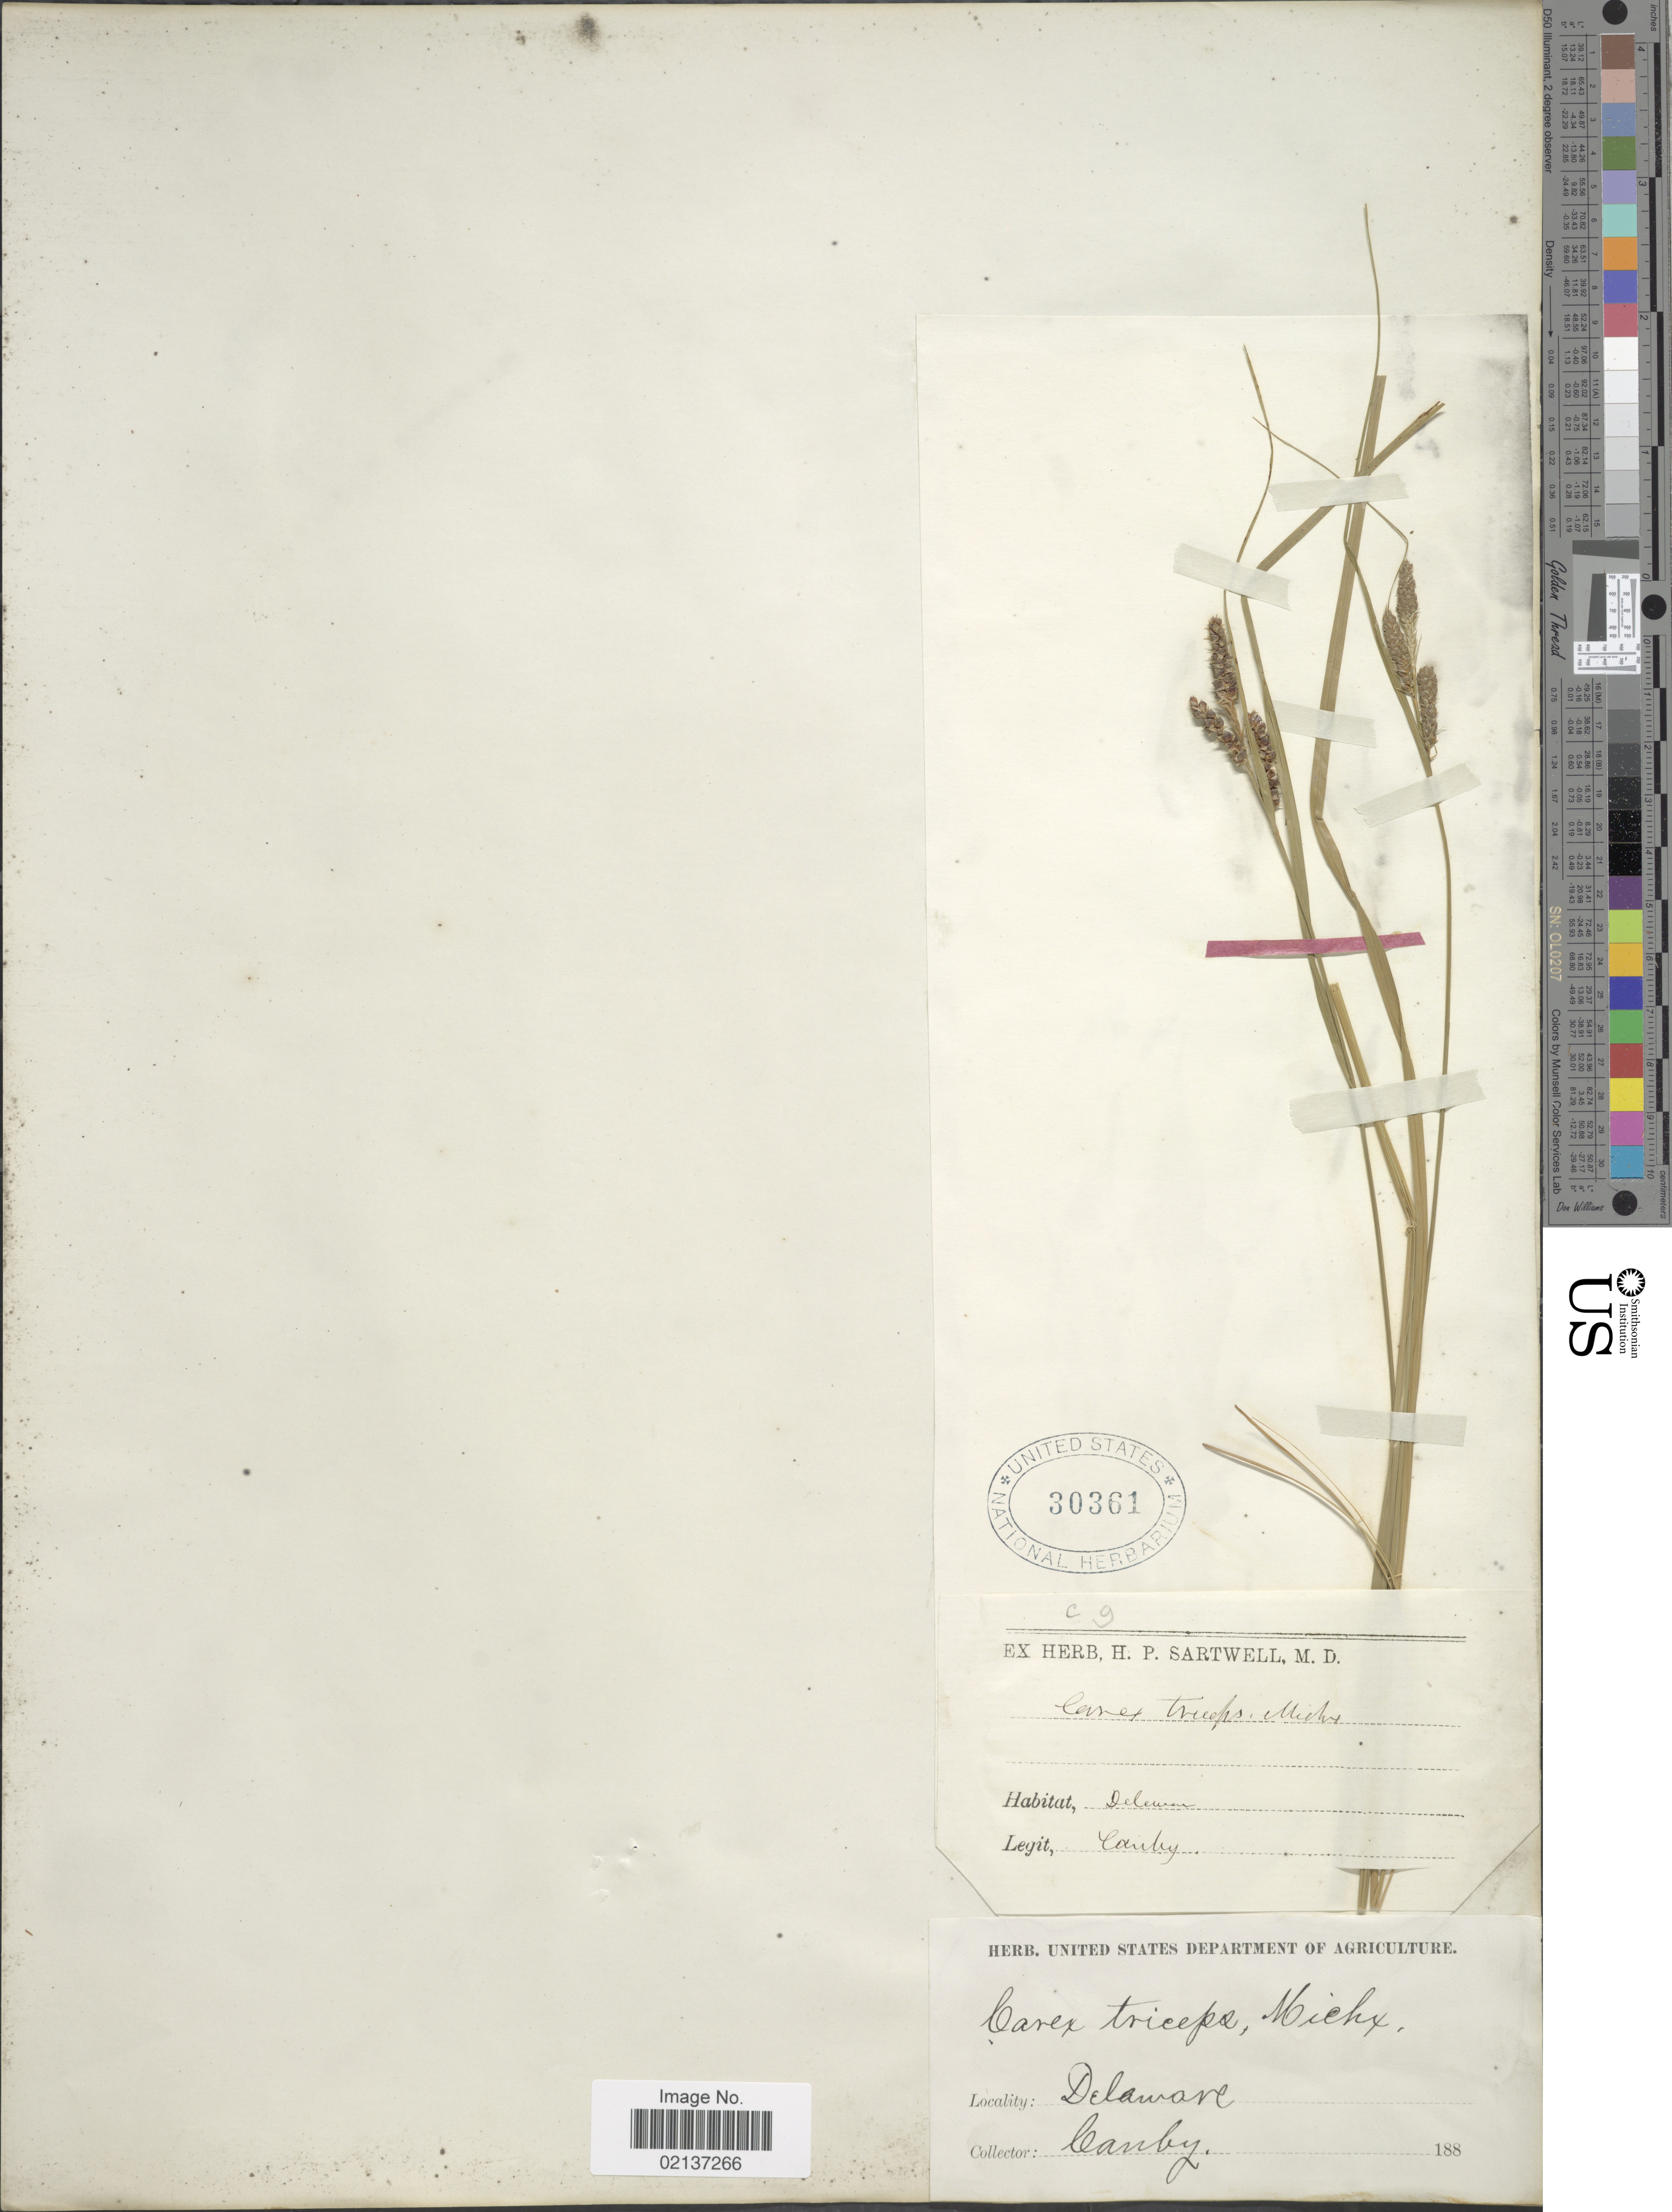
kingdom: Plantae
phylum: Tracheophyta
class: Liliopsida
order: Poales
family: Cyperaceae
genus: Carex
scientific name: Carex hirsutella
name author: Mack.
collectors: Canby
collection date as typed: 188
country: United States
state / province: Delaware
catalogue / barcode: US 30361